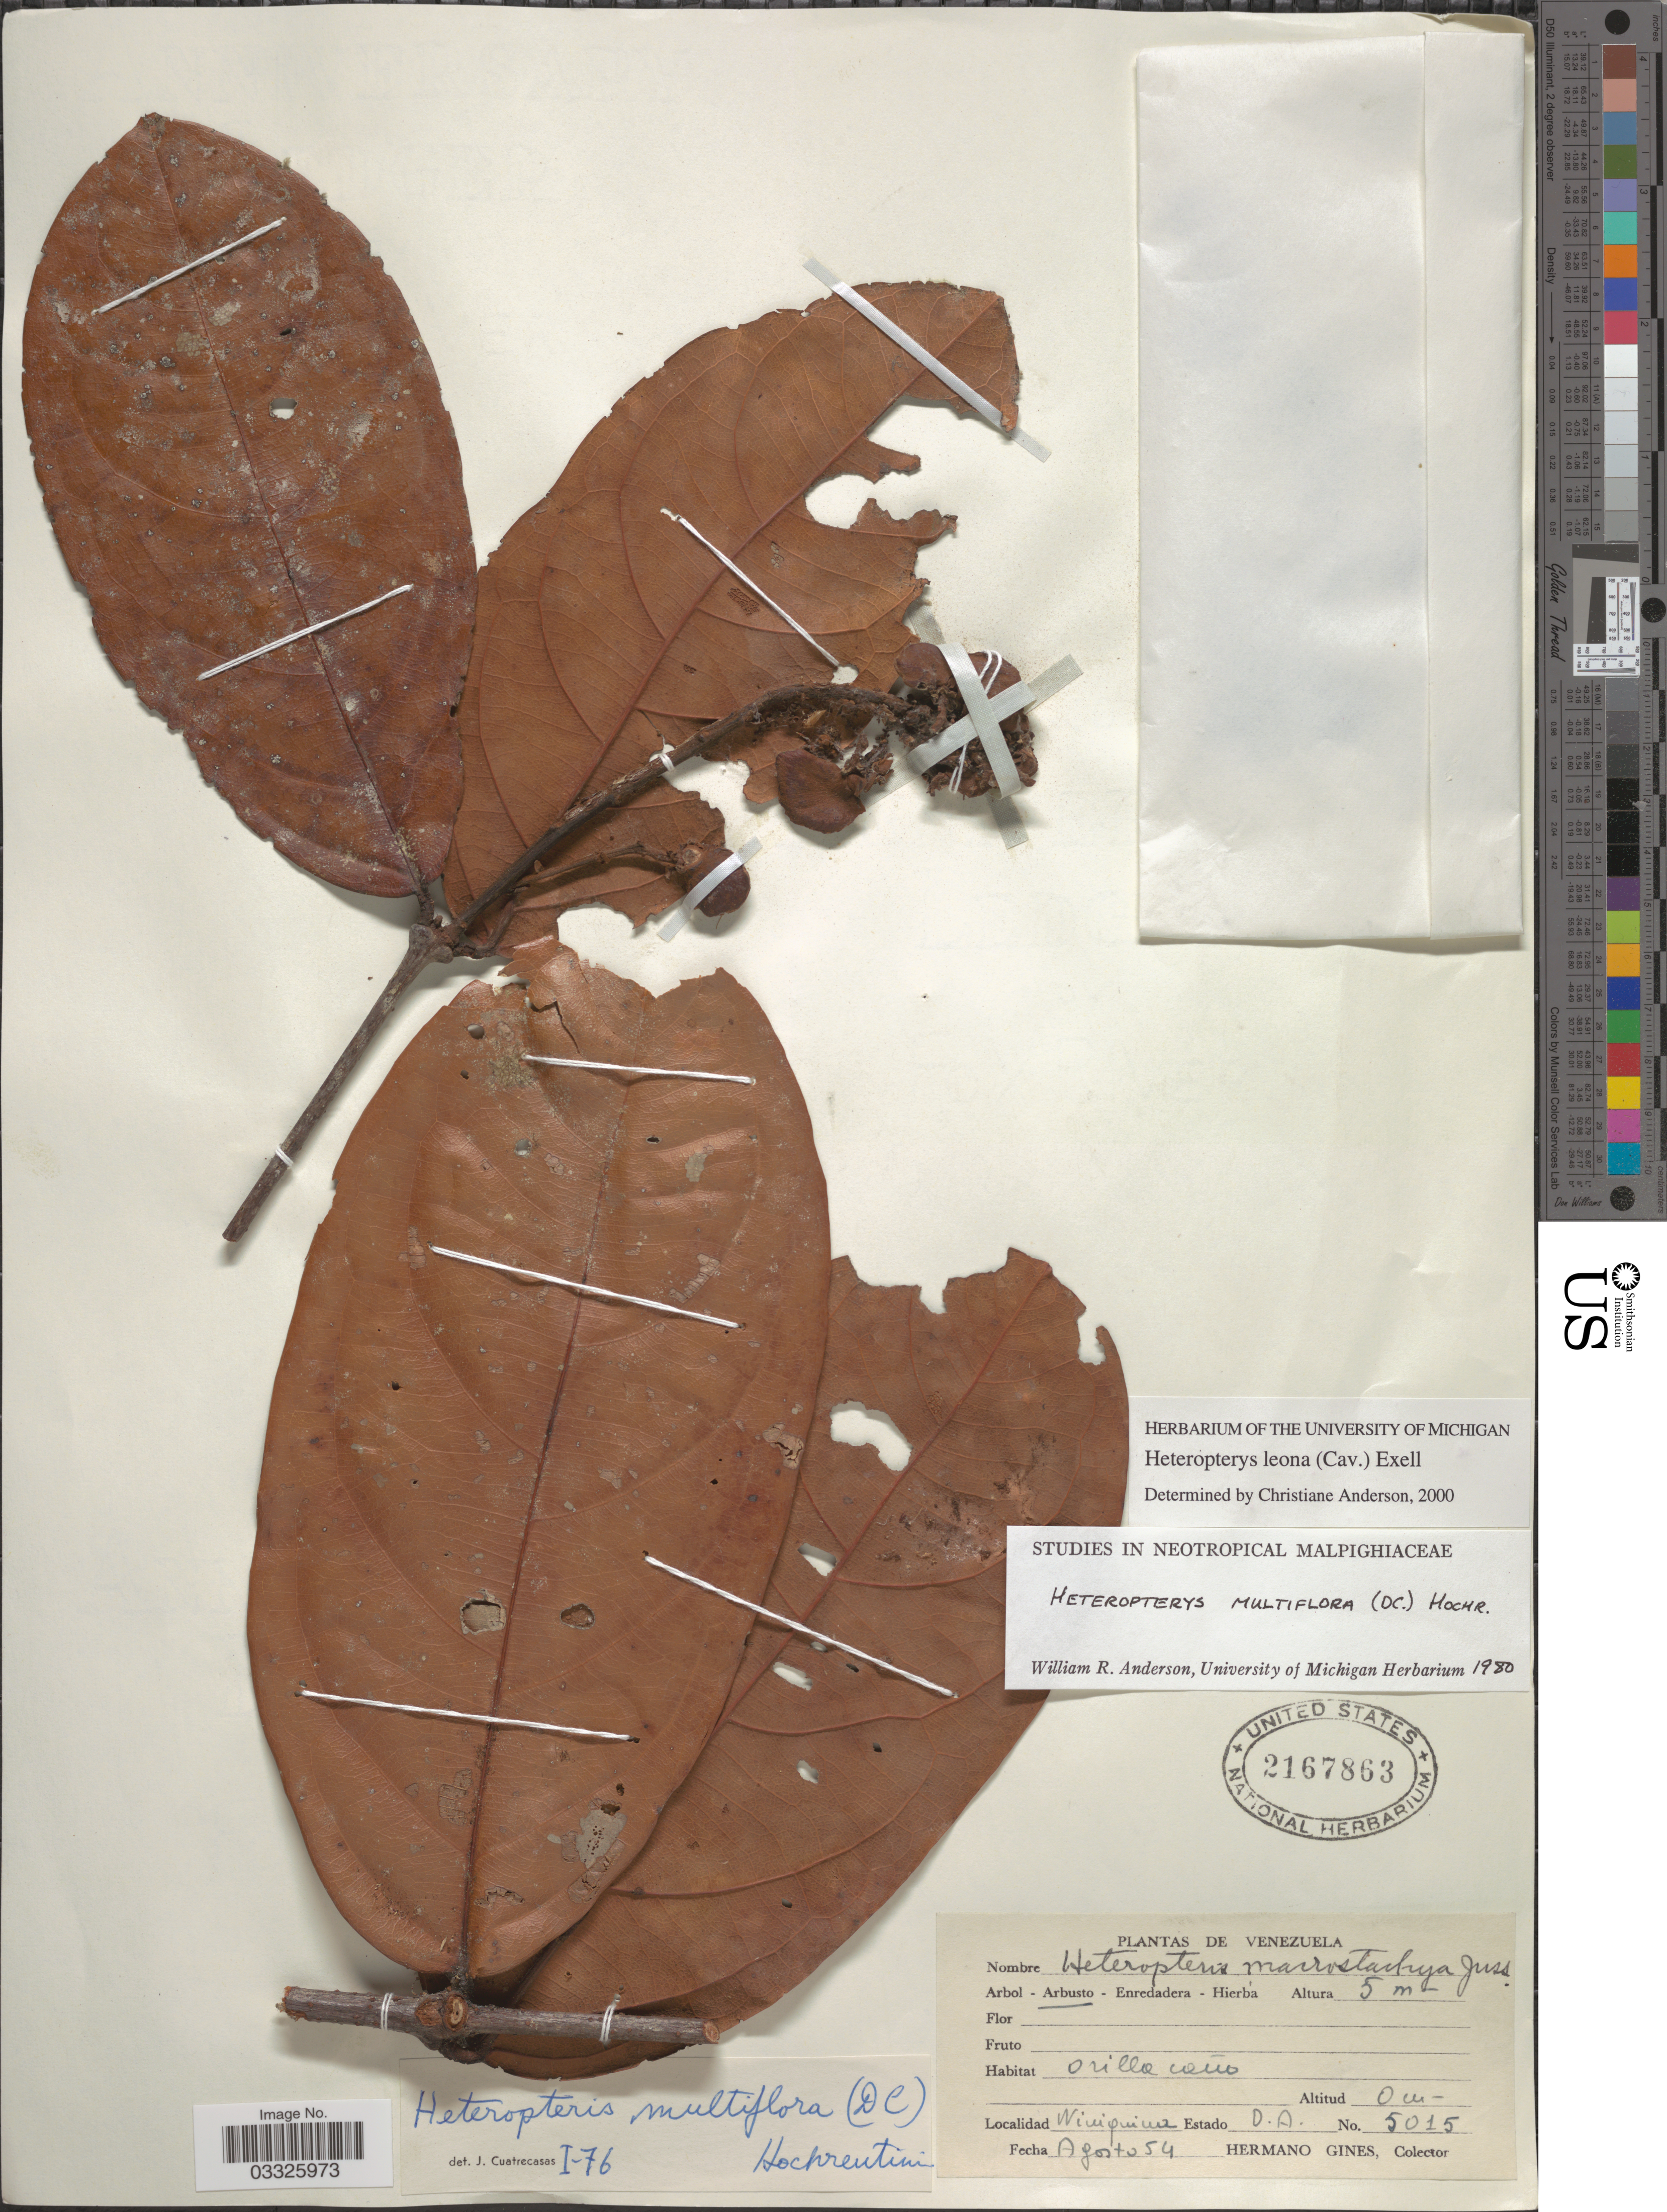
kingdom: Plantae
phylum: Tracheophyta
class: Magnoliopsida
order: Malpighiales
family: Malpighiaceae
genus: Heteropterys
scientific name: Heteropterys leona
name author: (Cav.) Exell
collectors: Bro. Gines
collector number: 5015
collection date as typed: Transcribed d/m/y: /8/54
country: Venezuela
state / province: Delta Amacuro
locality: Winiquina. Estado D. A.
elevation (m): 0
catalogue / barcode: US 2167863